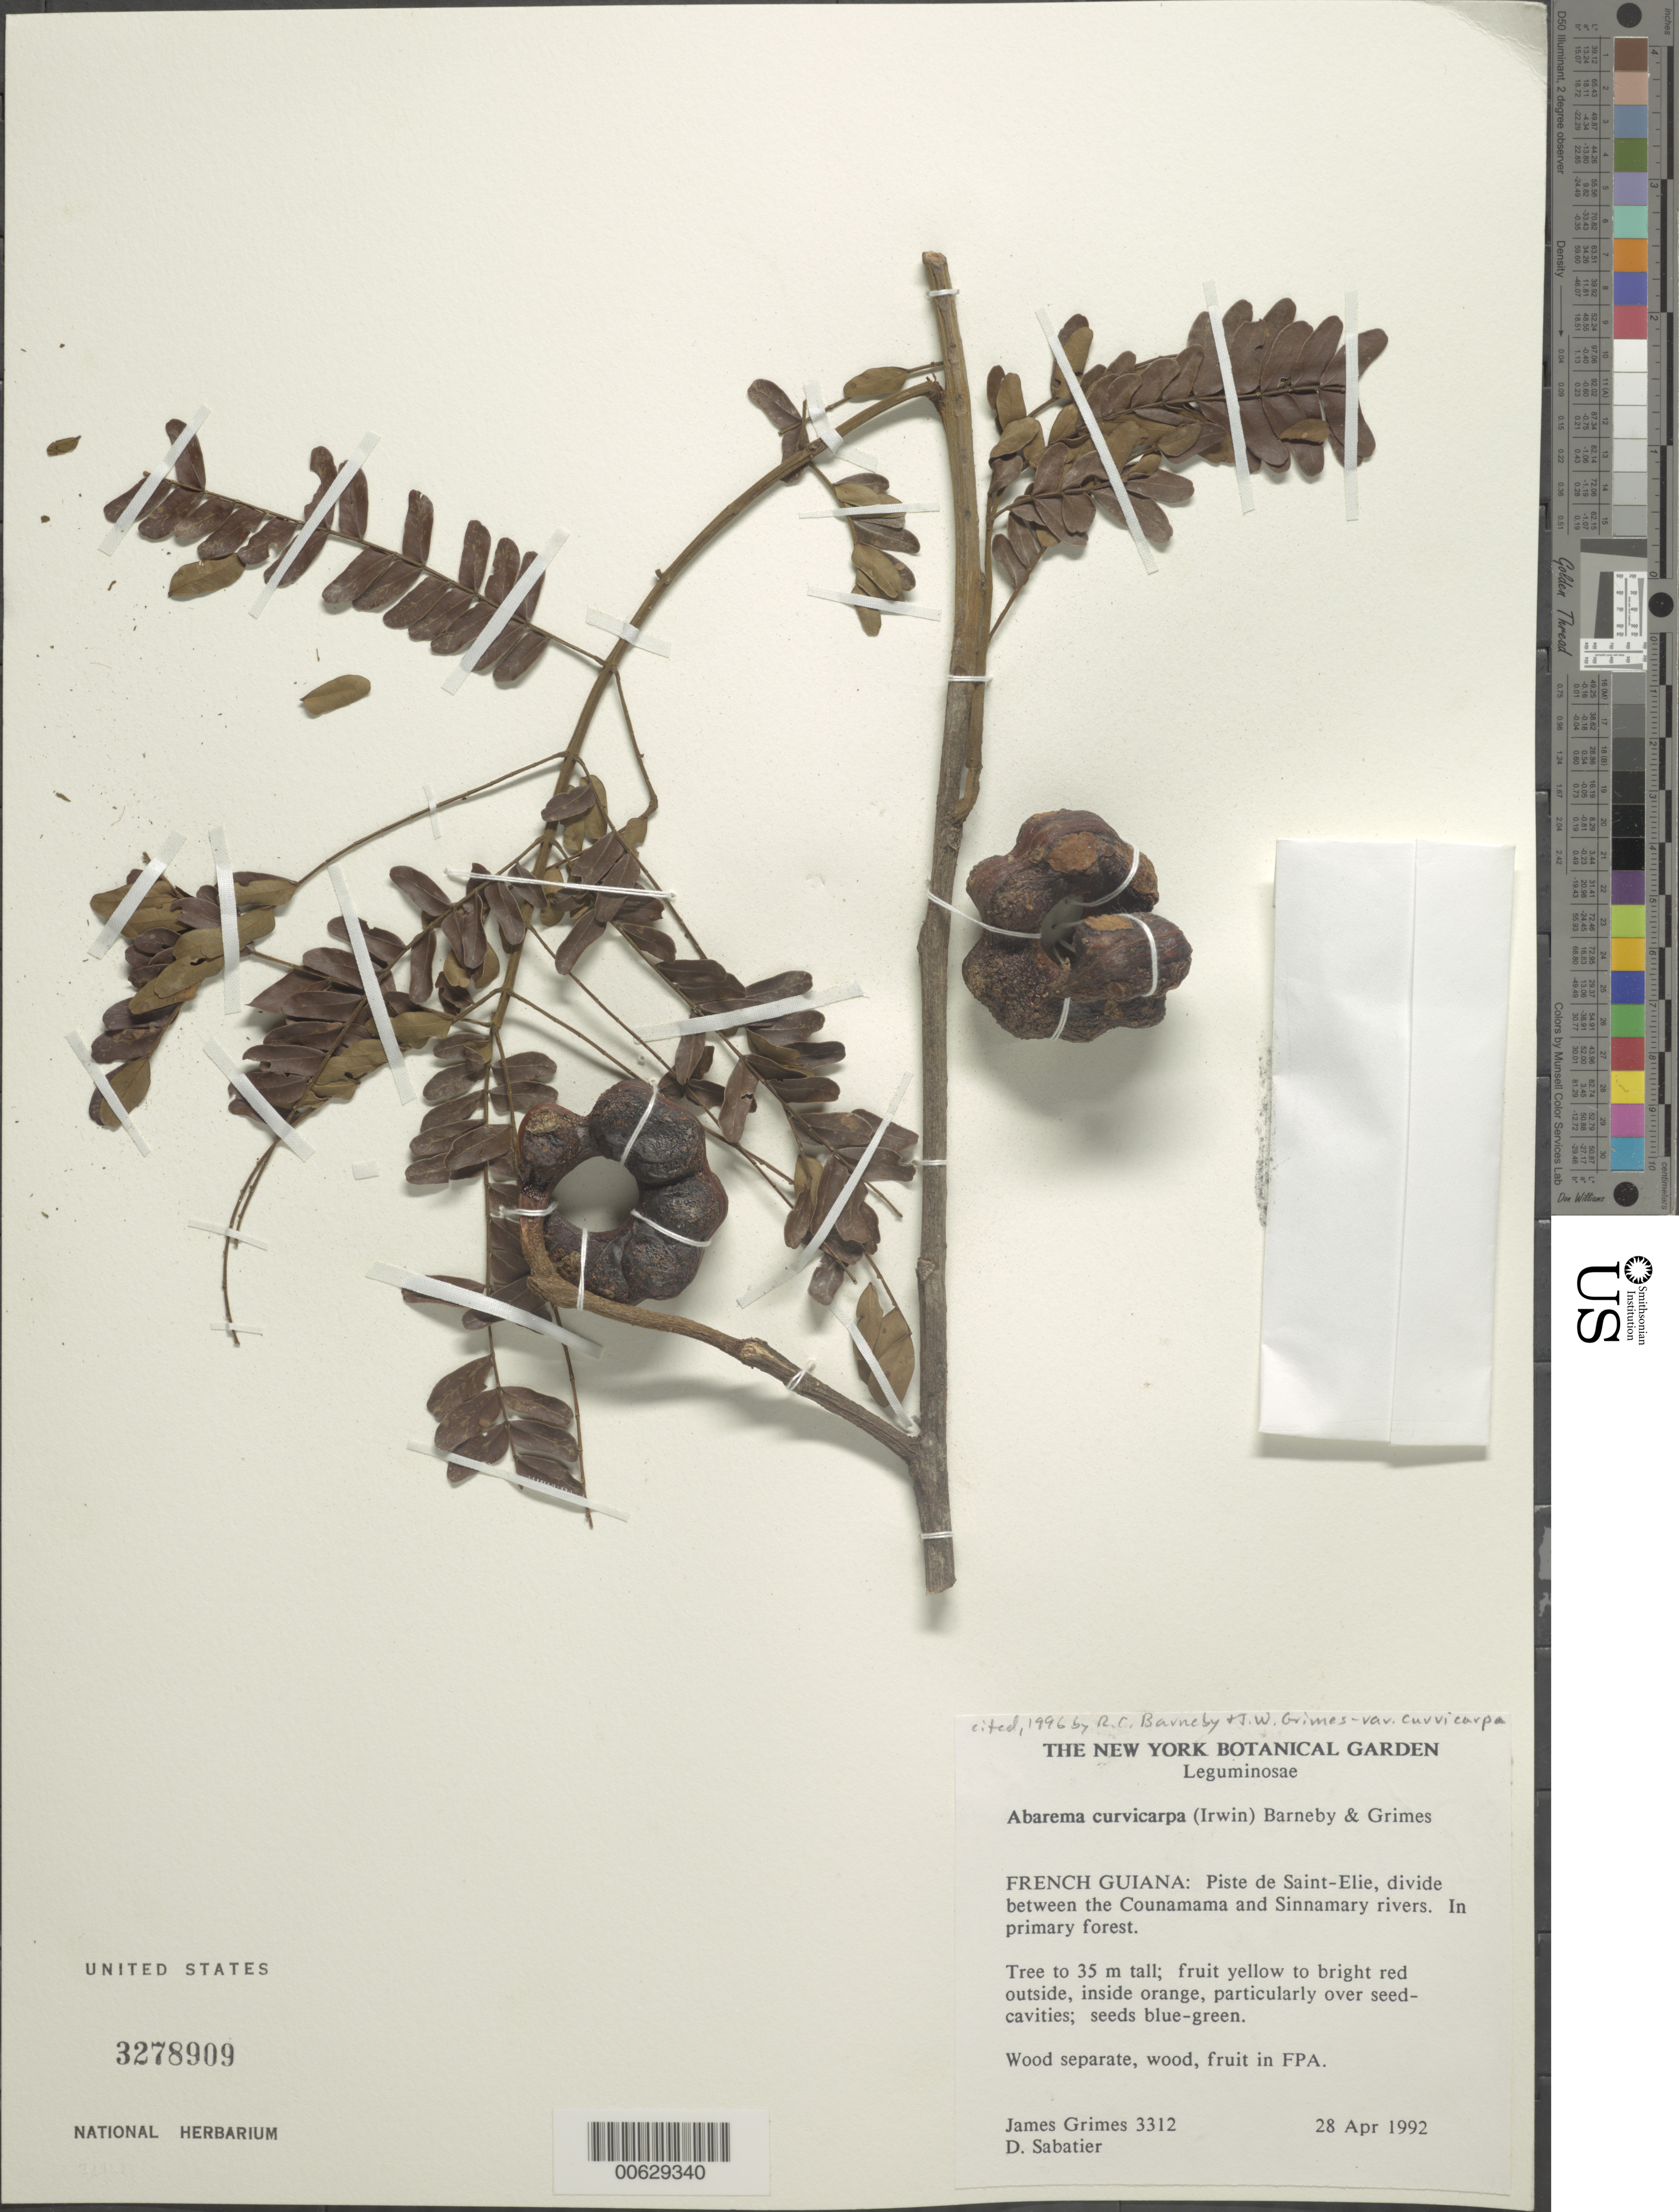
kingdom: Plantae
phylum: Tracheophyta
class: Magnoliopsida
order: Fabales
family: Fabaceae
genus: Abarema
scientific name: Abarema curvicarpa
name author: (H.S. Irwin) Barneby & J.W. Grimes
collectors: J. Grimes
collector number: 3312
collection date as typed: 28-Apr-92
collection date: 1992-04-28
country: French Guiana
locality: Piste de Saint-Élie, interfleuve Sinnamary-Counamama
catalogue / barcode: US 3278909